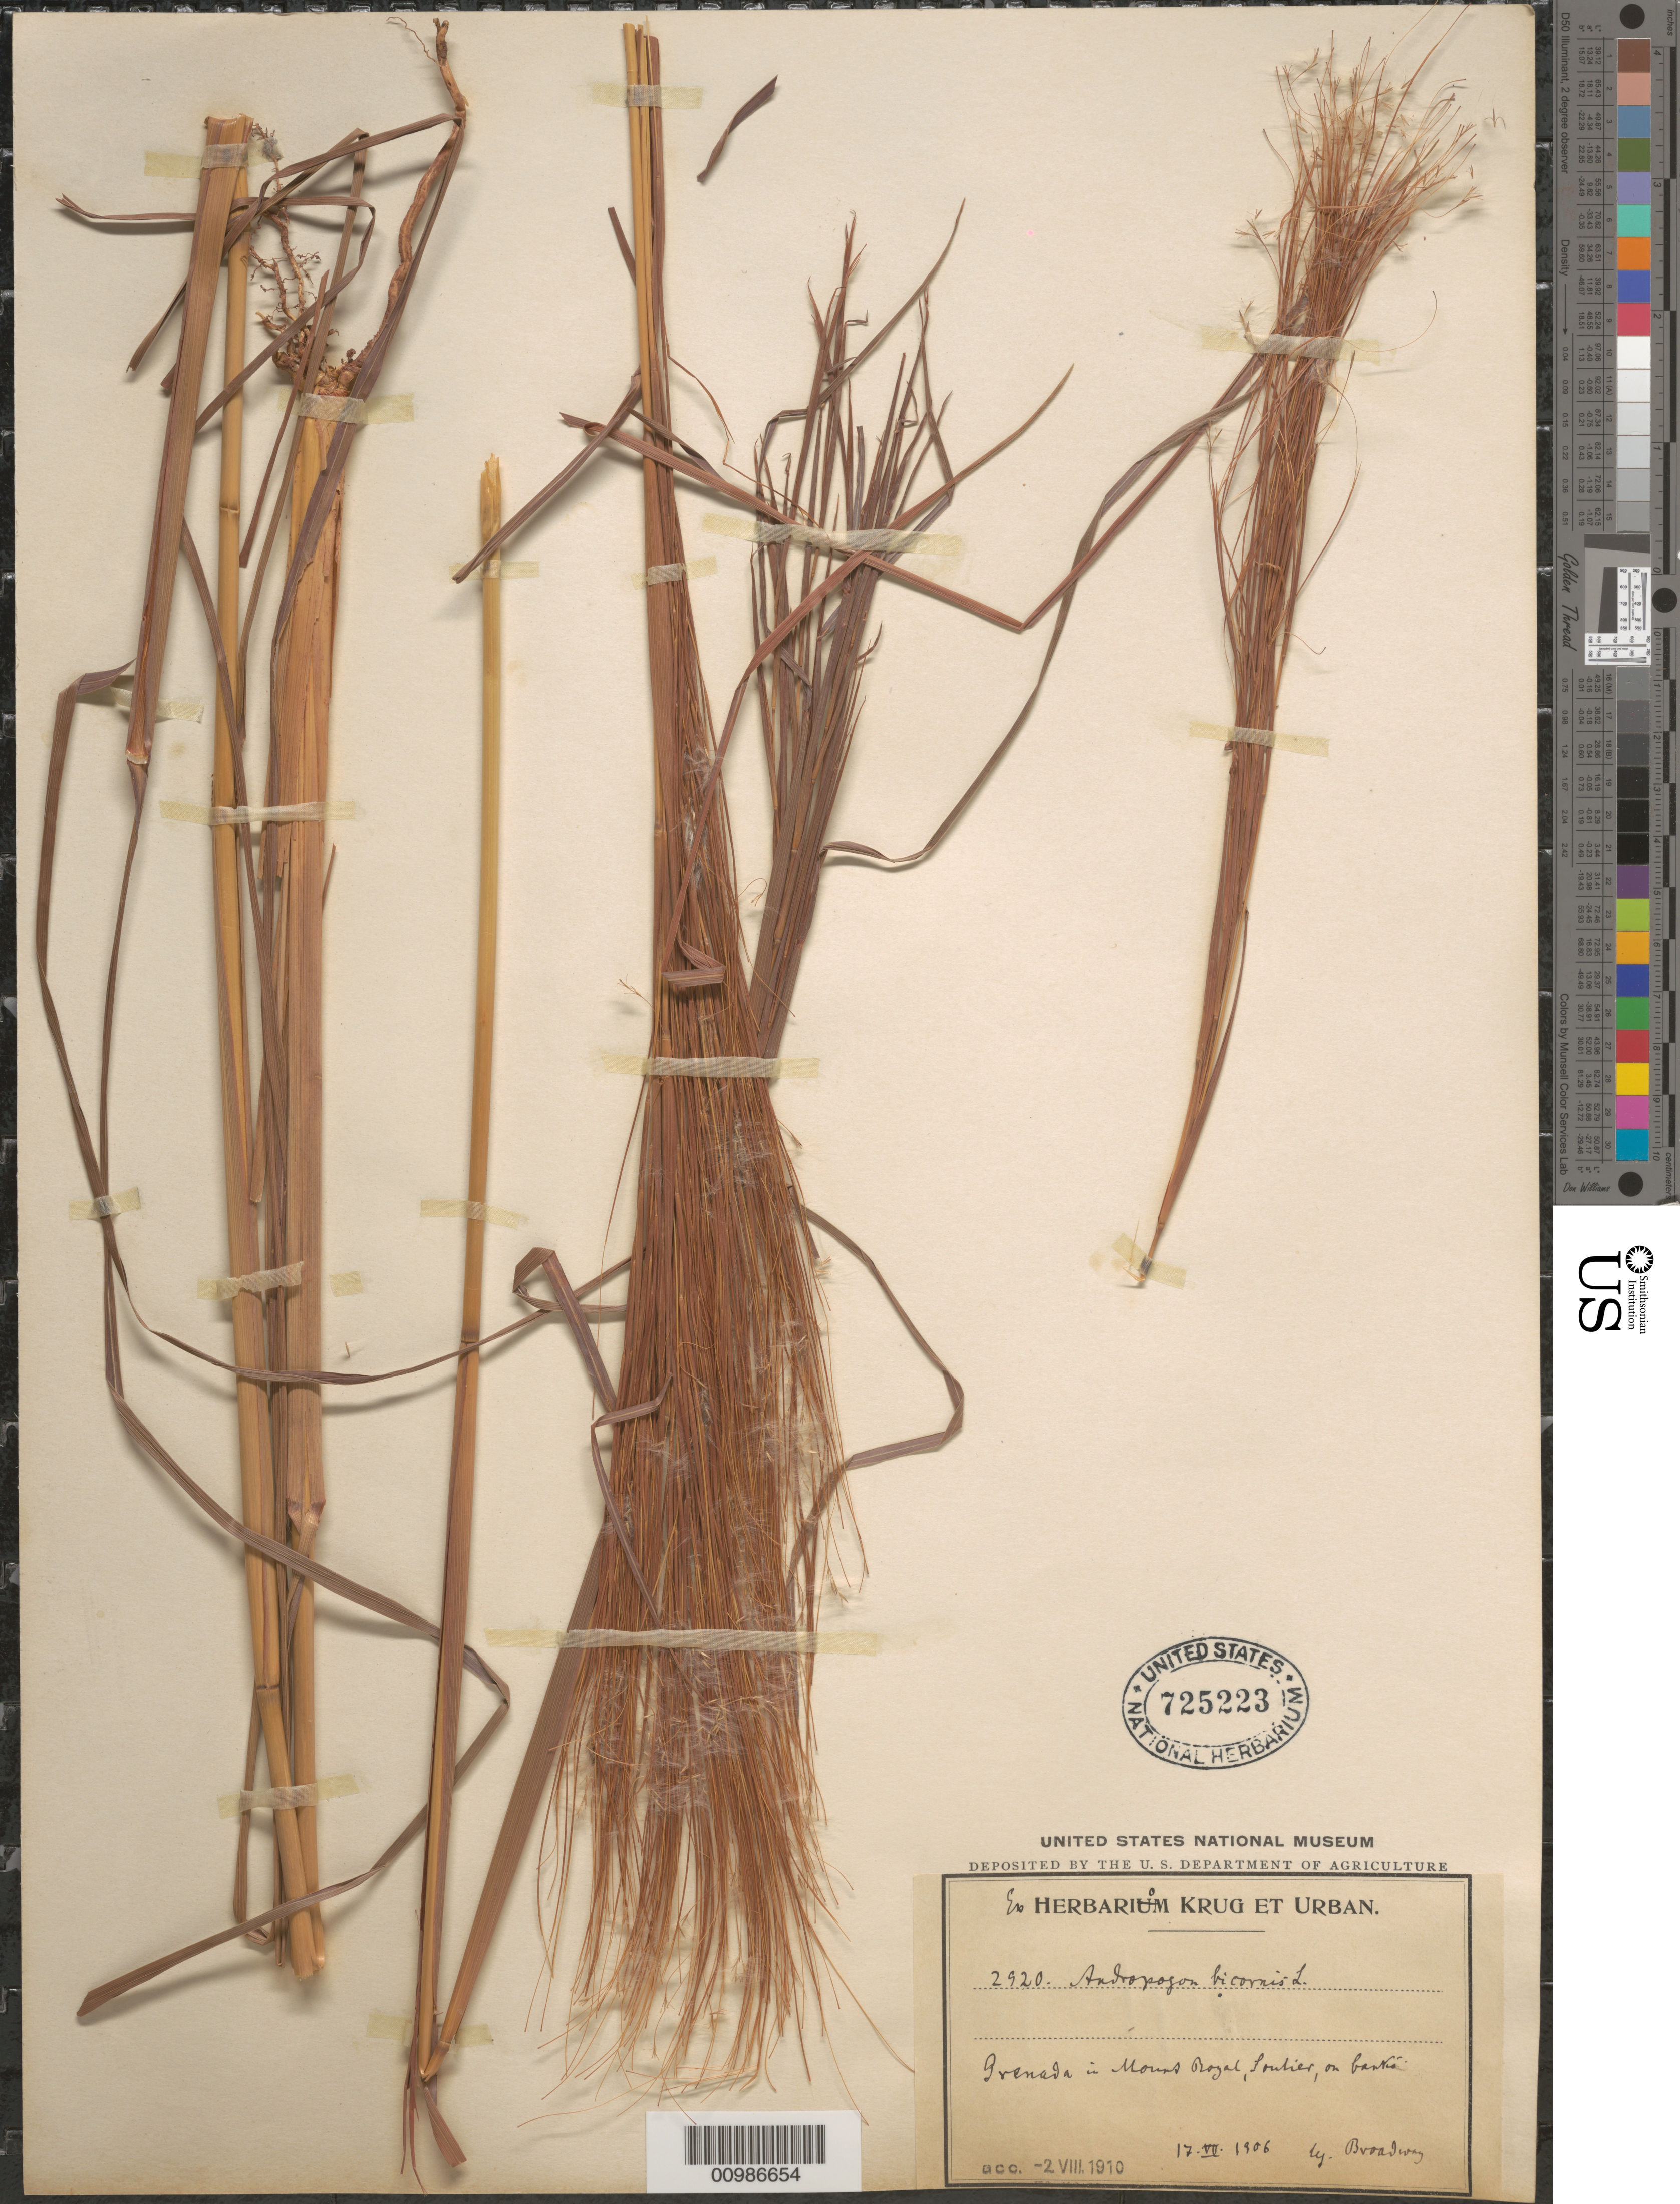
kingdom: Plantae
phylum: Tracheophyta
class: Liliopsida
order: Poales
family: Poaceae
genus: Andropogon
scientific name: Andropogon bicornis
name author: L.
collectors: W. E. Broadway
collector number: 2920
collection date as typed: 17 Jul 1906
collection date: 1906-07-17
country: Grenada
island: Grenada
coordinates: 0 N, 0 E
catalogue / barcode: US 725223